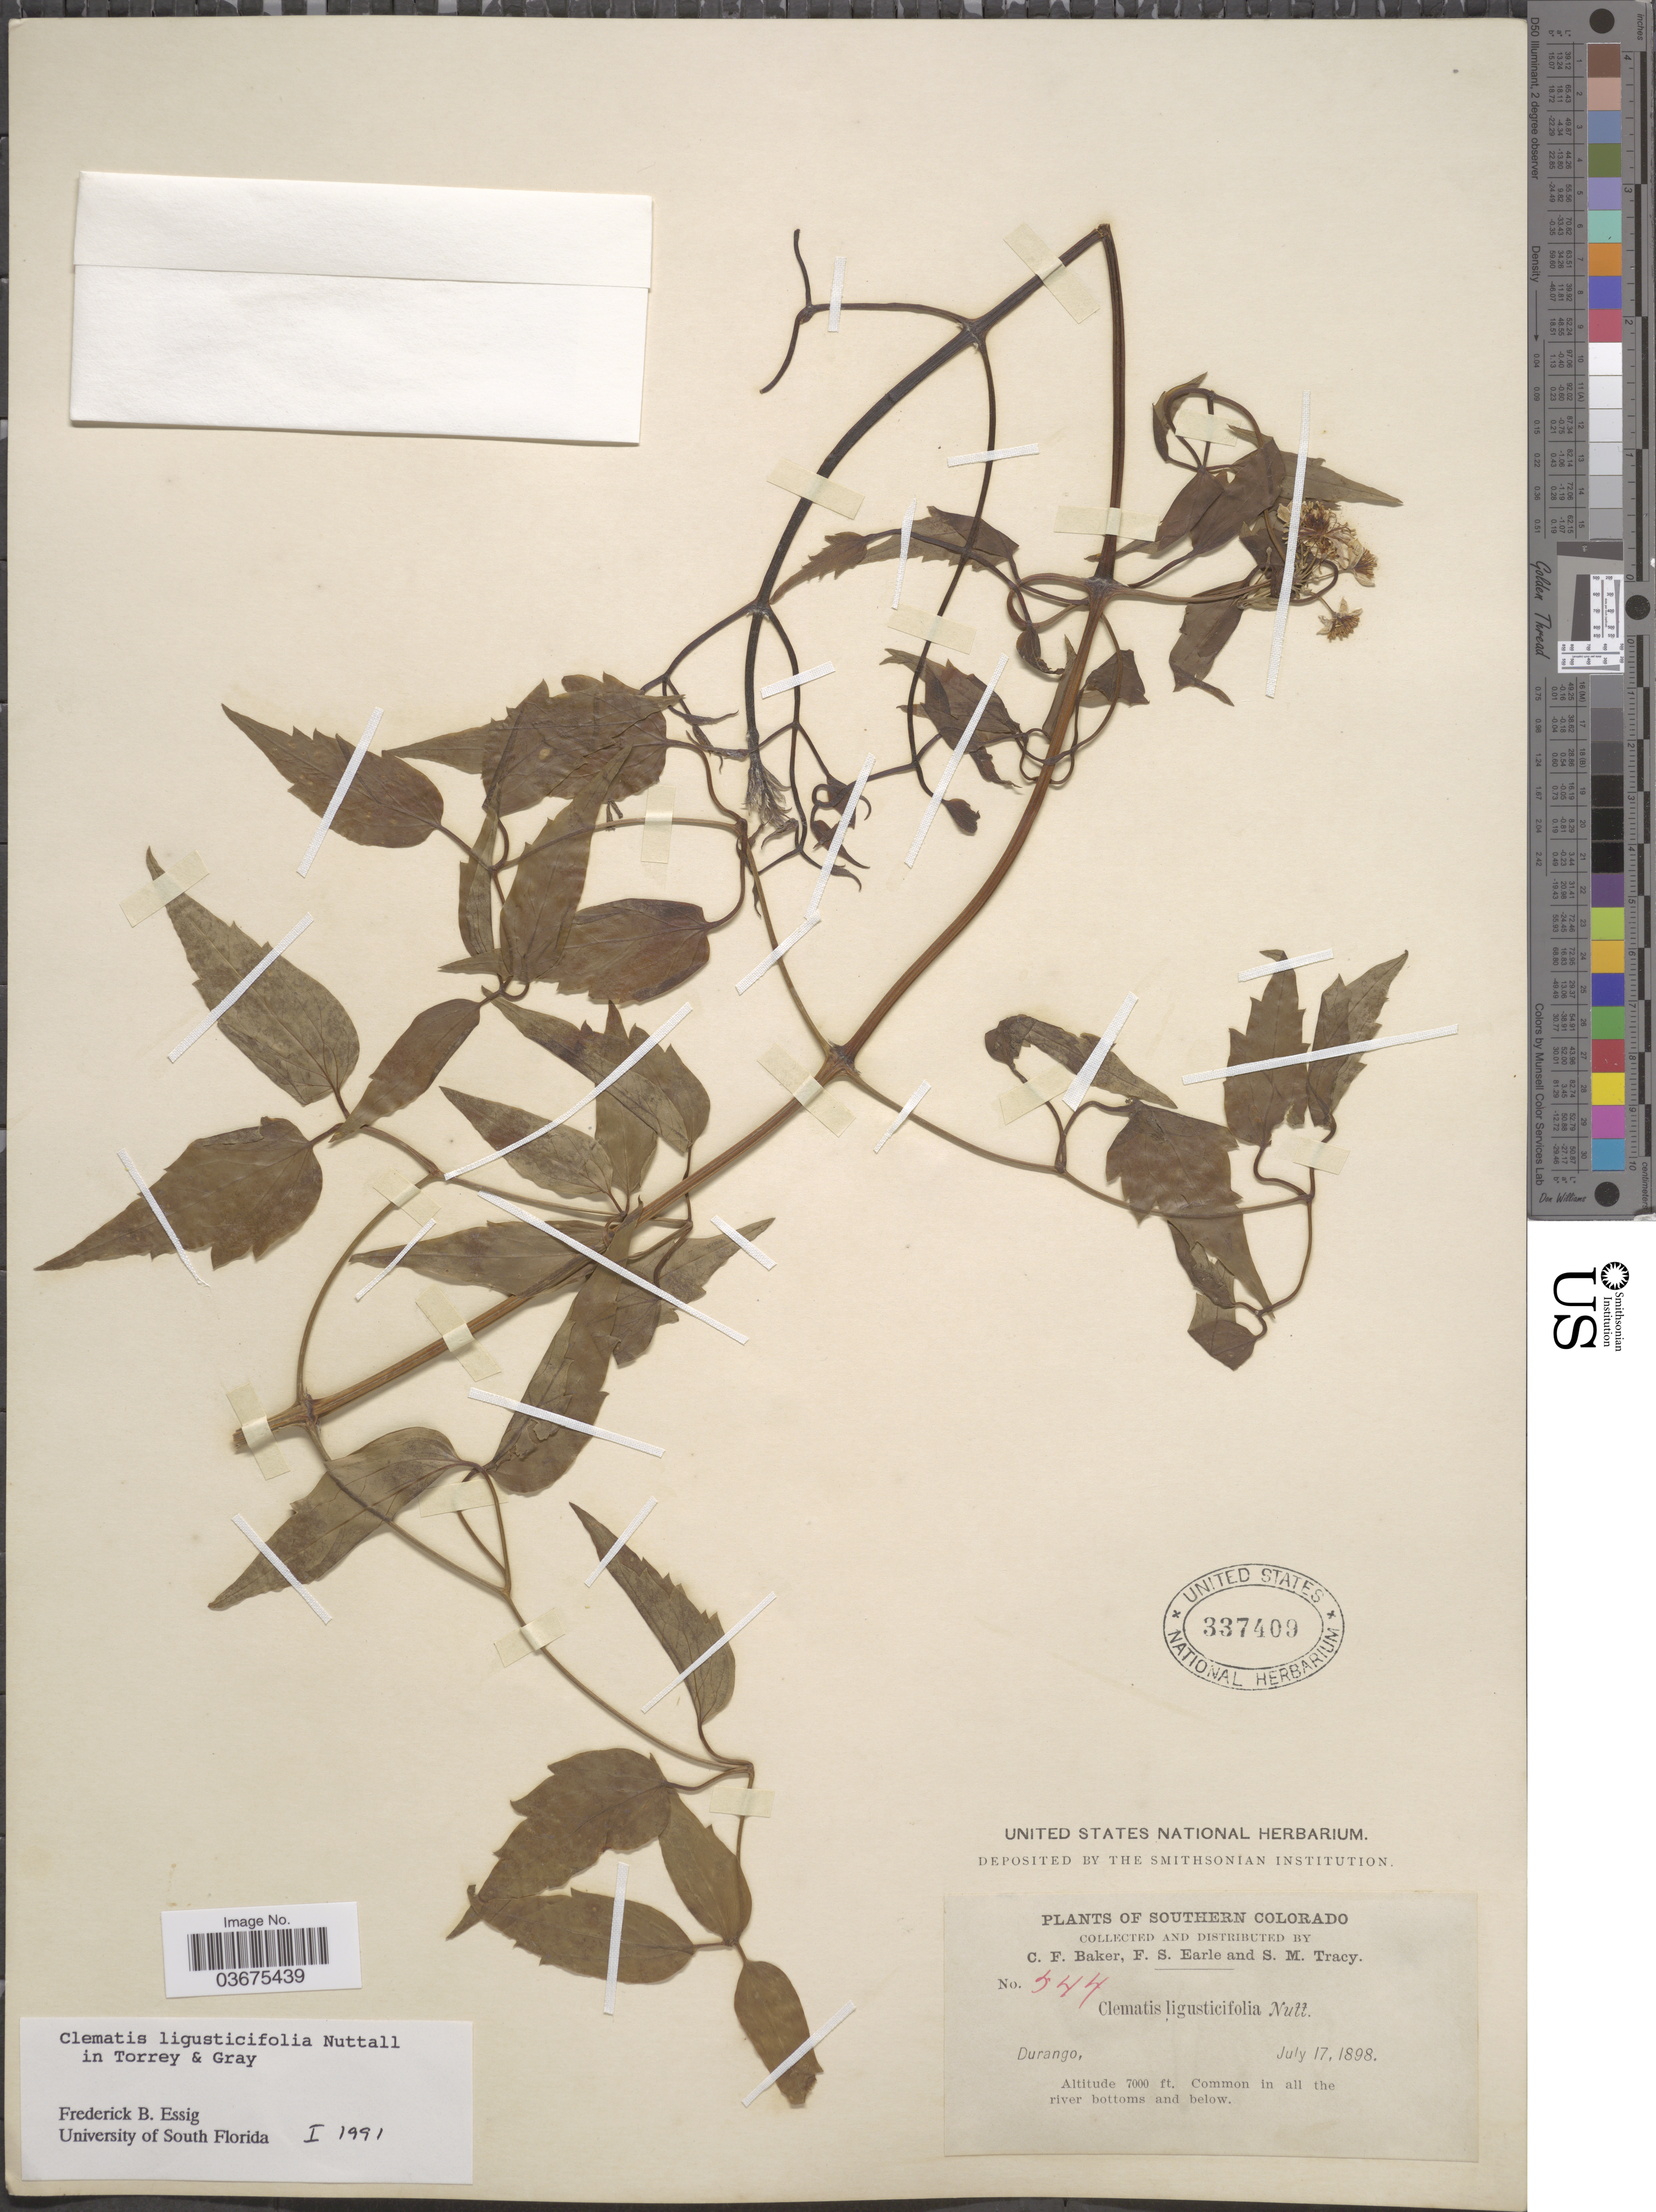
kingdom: Plantae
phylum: Tracheophyta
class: Magnoliopsida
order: Ranunculales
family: Ranunculaceae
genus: Clematis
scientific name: Clematis ligusticifolia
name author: Nutt.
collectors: C. F. Baker, F. S. Earle & S. M. Tracy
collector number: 544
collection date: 1898-07-17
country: United States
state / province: Colorado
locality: Southern Colorado. Durango.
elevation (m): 2134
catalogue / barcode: US 337409